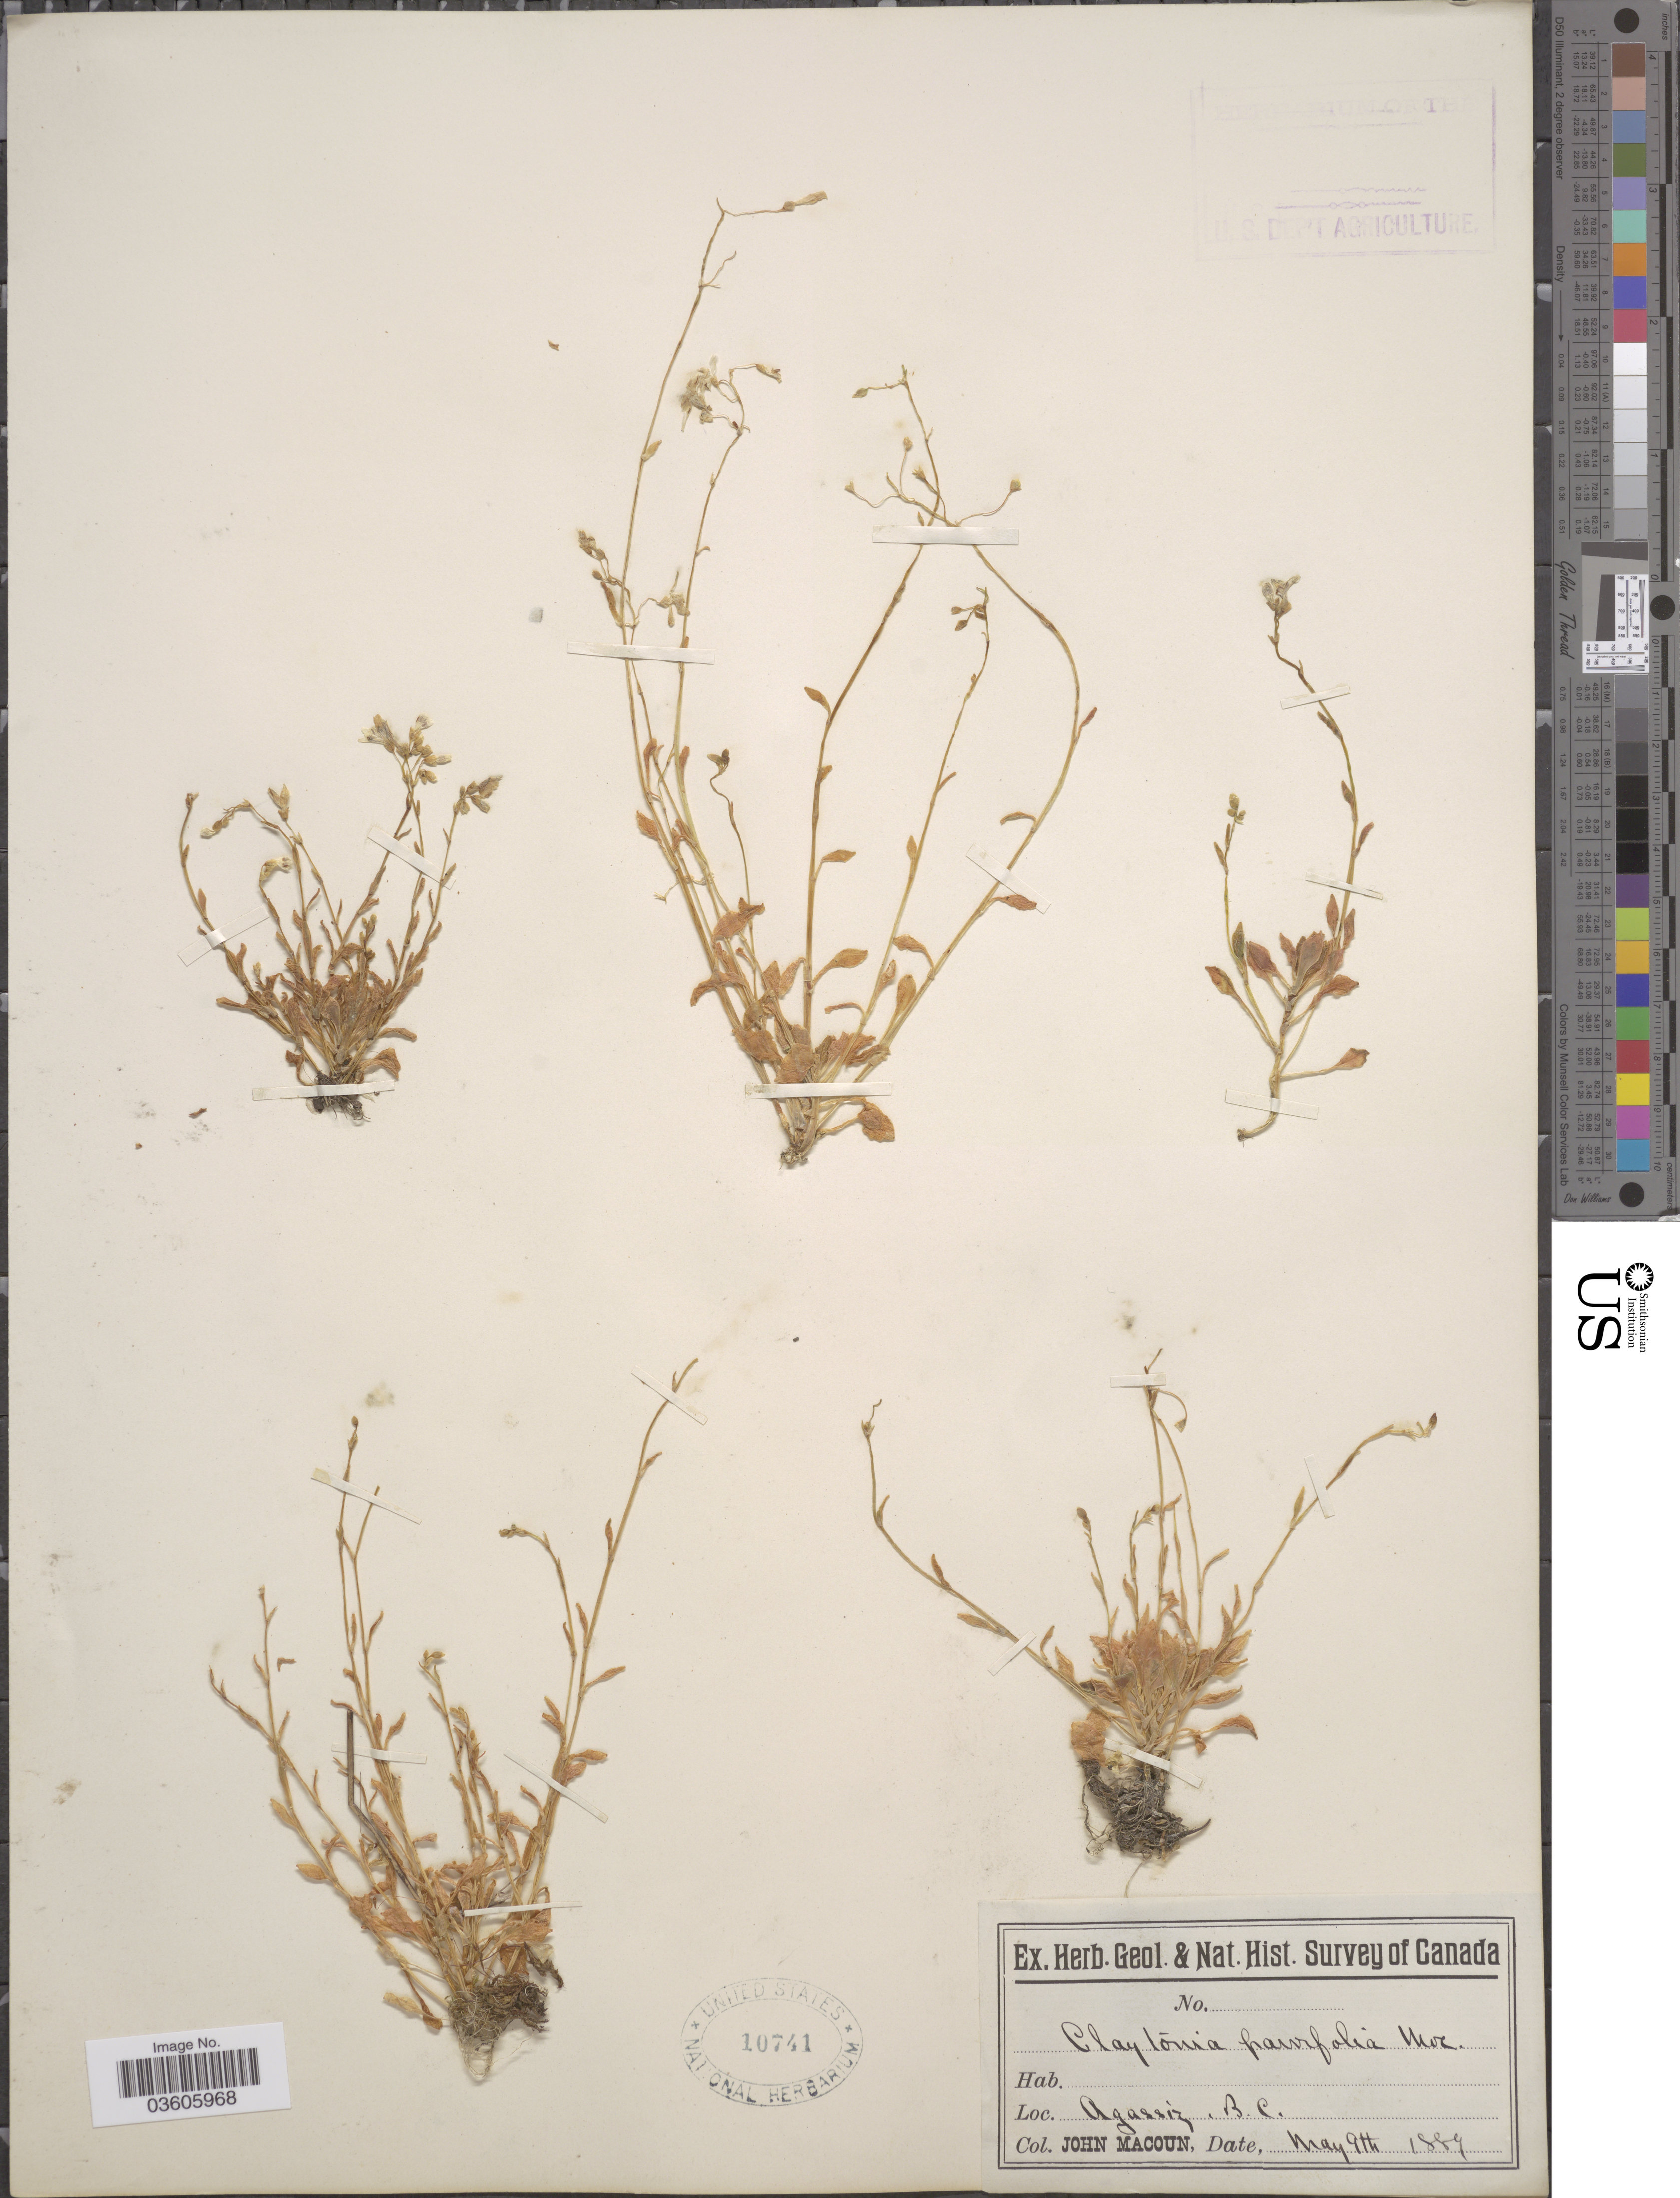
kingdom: Plantae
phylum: Tracheophyta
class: Magnoliopsida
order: Caryophyllales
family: Montiaceae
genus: Montia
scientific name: Montia parvifolia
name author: (Moc. ex DC.) Greene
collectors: J. Macoun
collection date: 1889-05-09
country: Canada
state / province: British Columbia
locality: Agassiz.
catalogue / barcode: US 10741